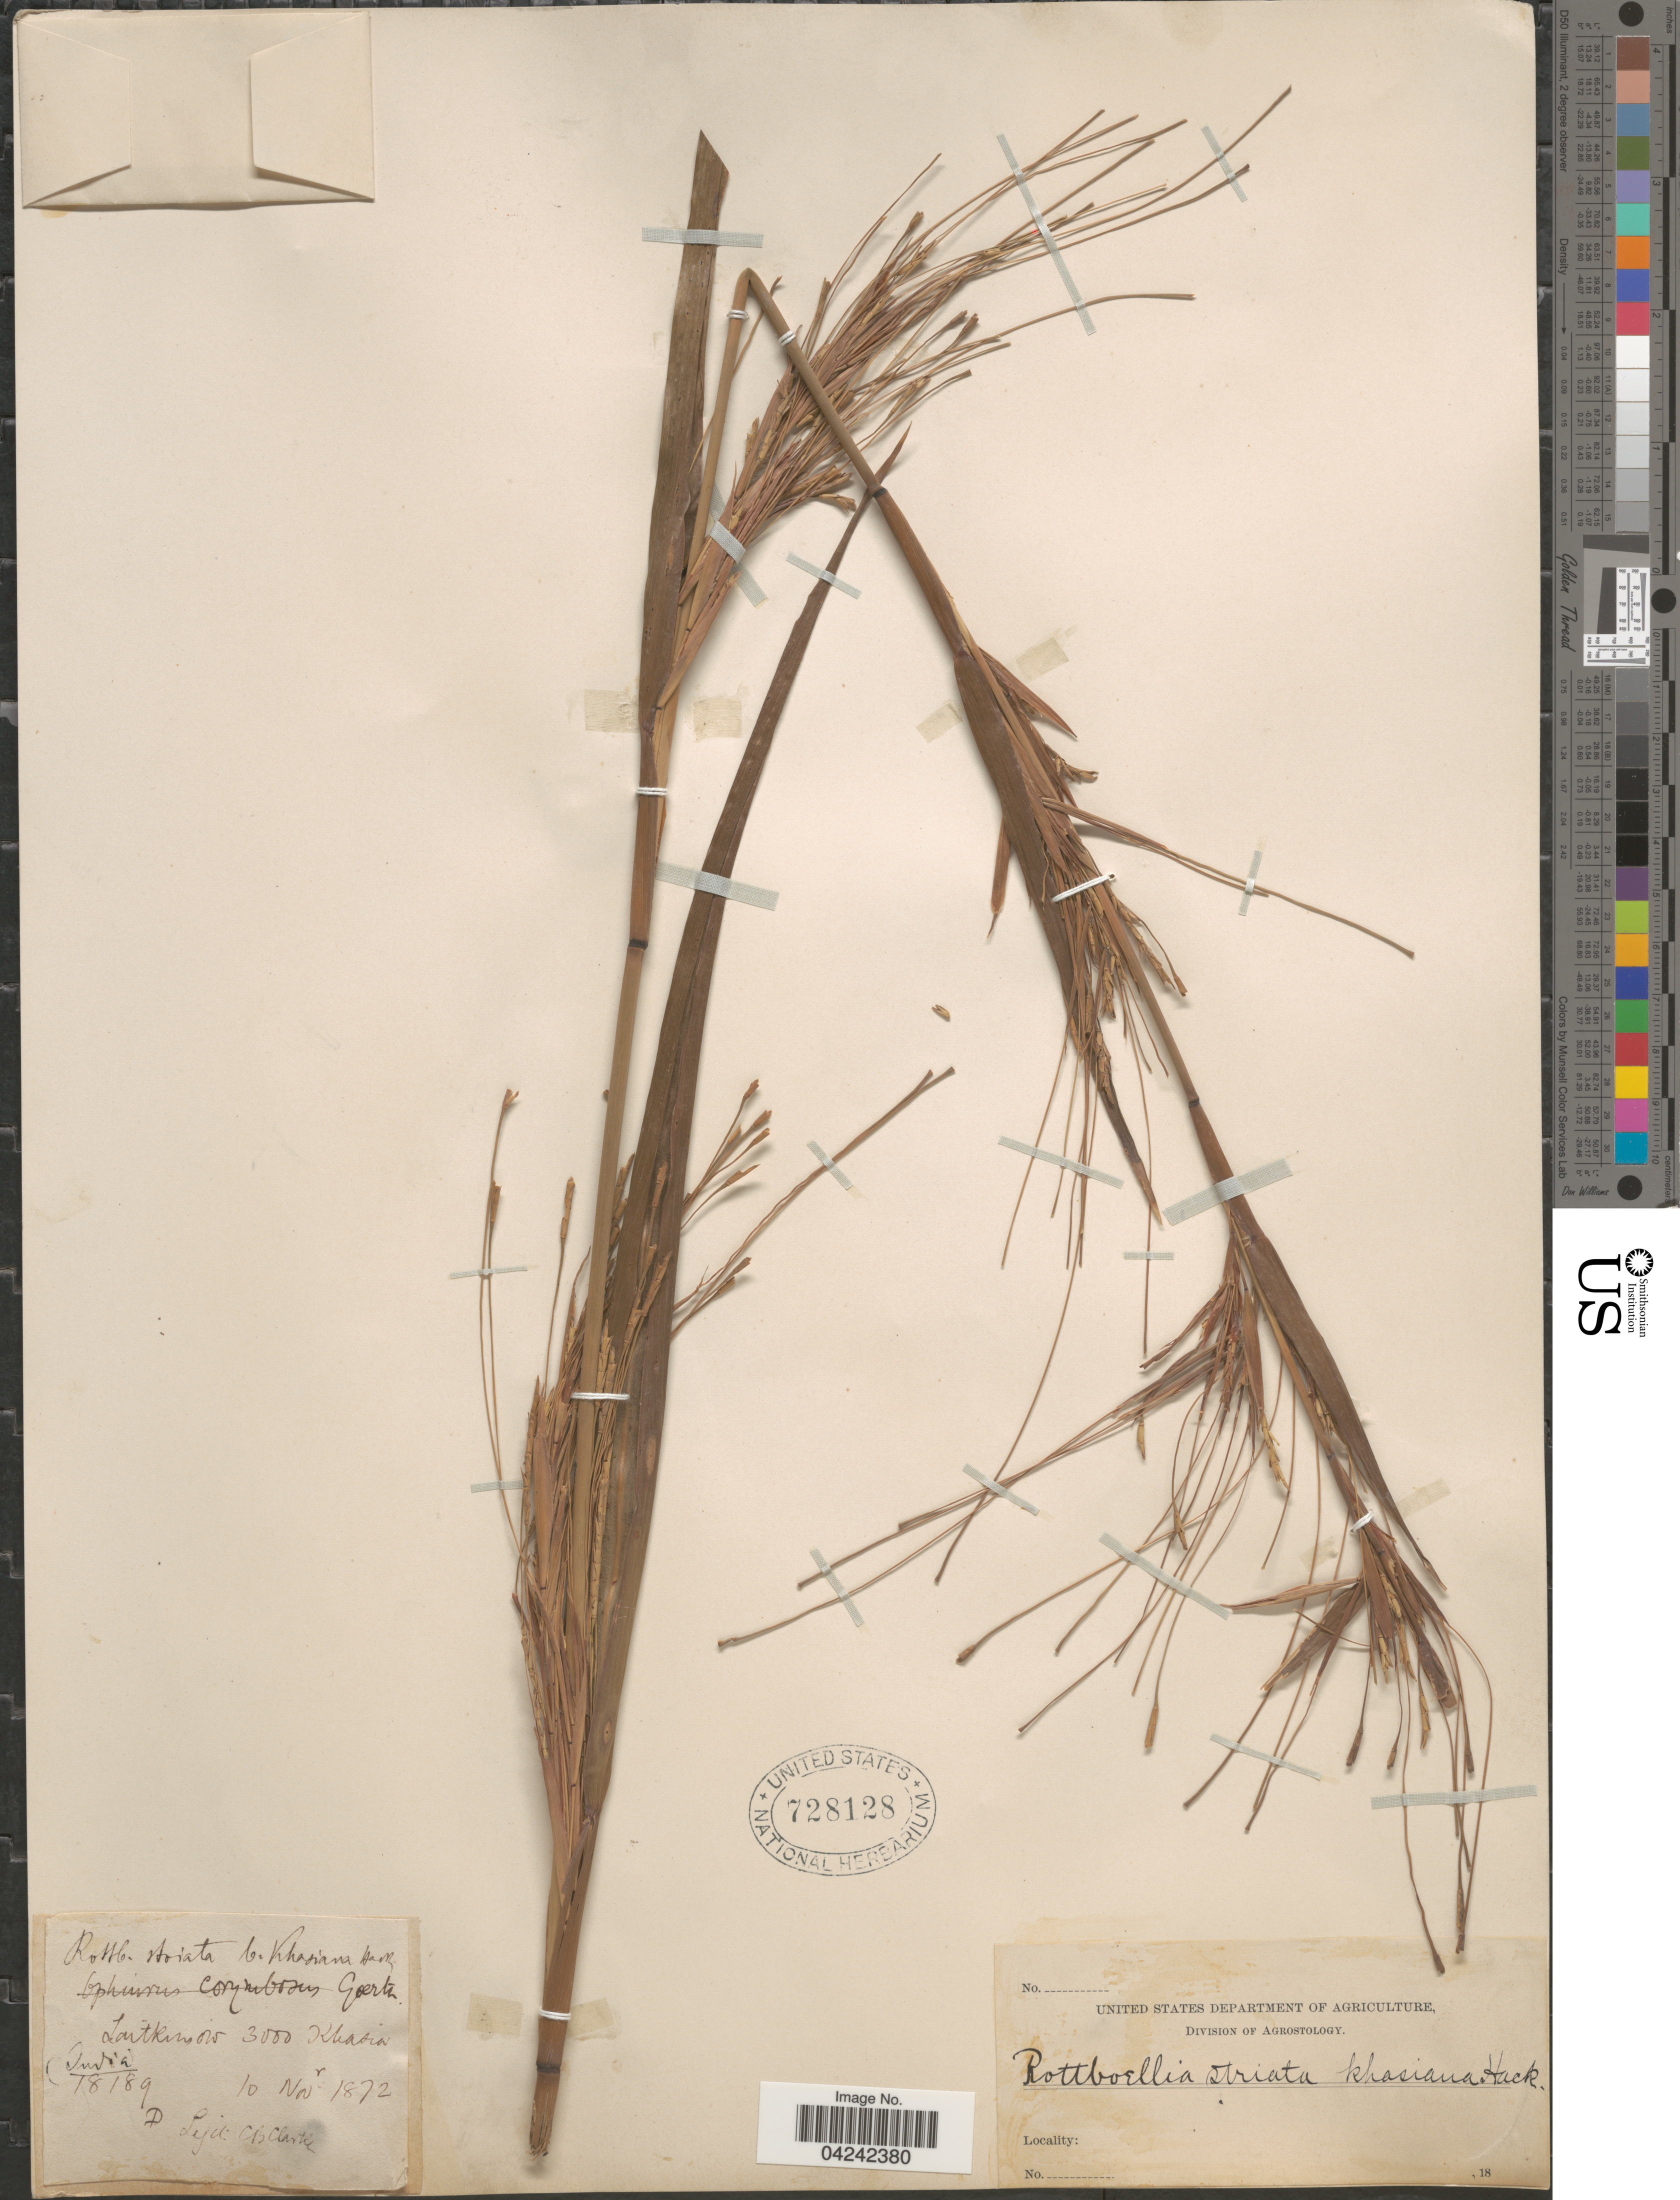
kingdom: Plantae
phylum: Tracheophyta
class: Liliopsida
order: Poales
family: Poaceae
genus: Rottboellia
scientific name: Rottboellia striata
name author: Nees ex Steud.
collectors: C. B. Clarke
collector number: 18189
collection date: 1872-11-10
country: India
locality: Lutkinsow. Khasia.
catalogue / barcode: US 728128